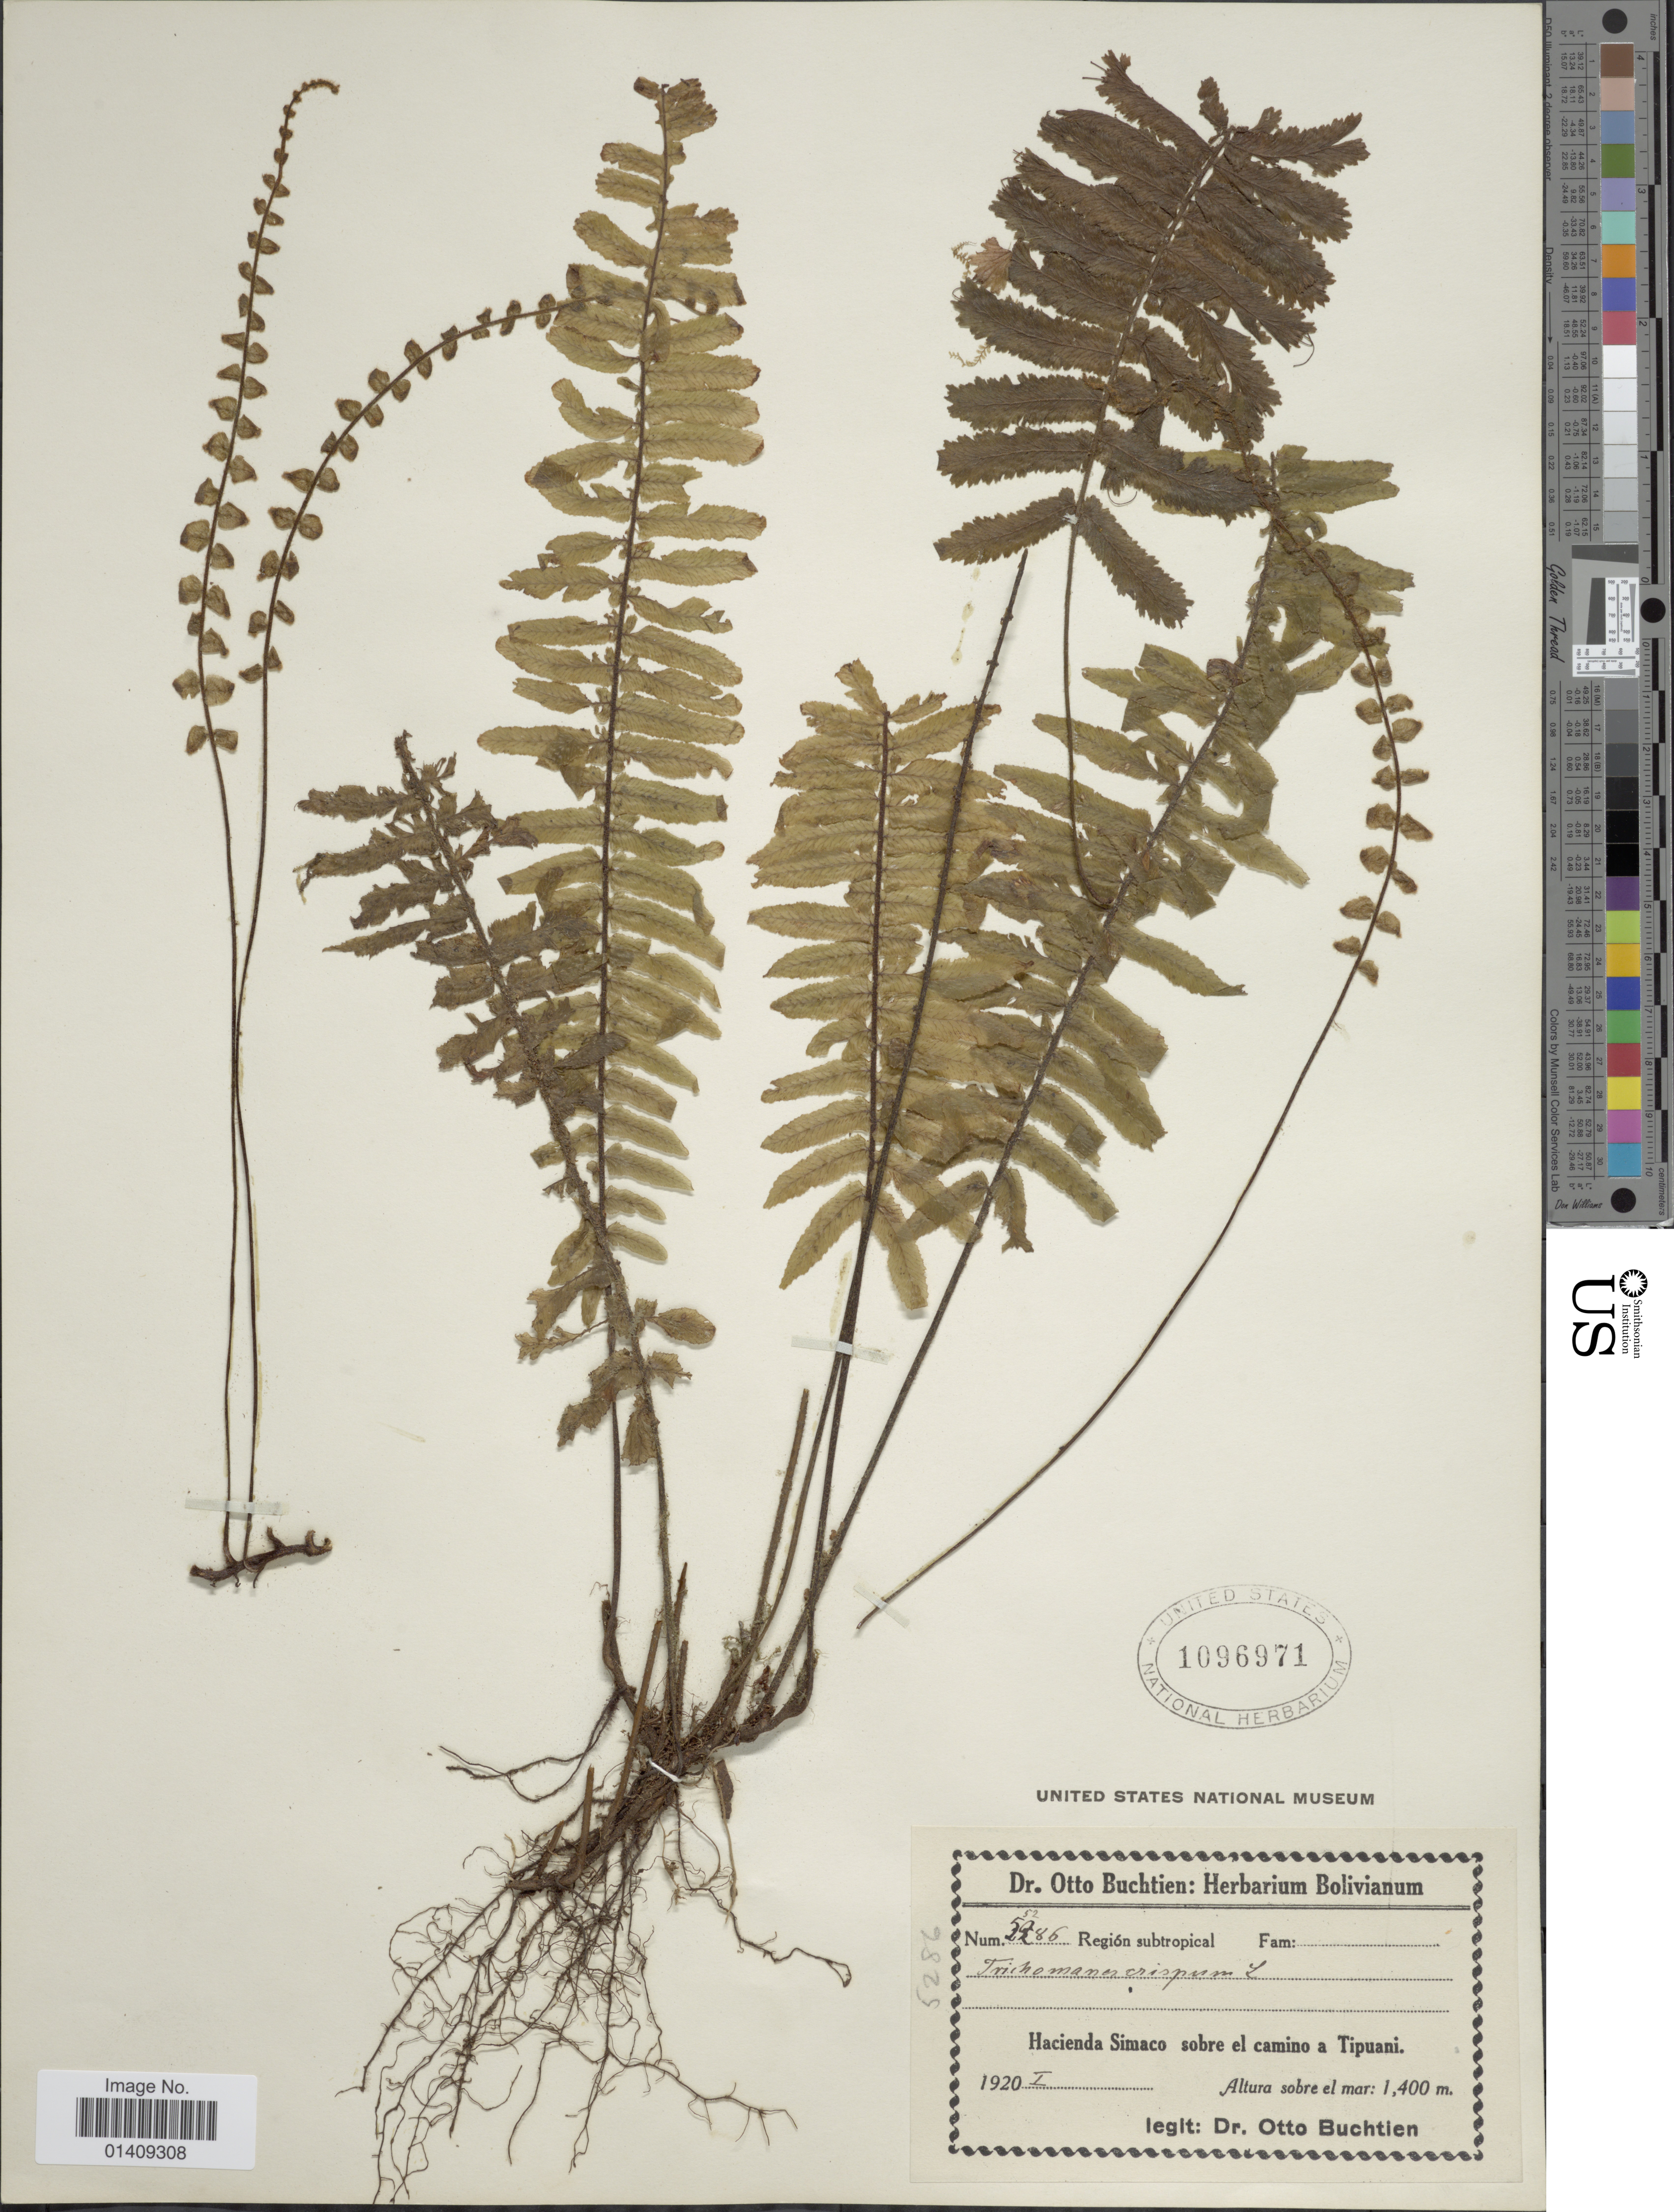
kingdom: Plantae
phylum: Tracheophyta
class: Polypodiopsida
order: Hymenophyllales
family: Hymenophyllaceae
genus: Trichomanes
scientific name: Trichomanes plumosum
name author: Kunze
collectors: O. Buchtien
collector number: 5286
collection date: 1920-01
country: Bolivia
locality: Hacienda Simaco sobre el camino a Tipuani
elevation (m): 1400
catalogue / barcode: US 1096971